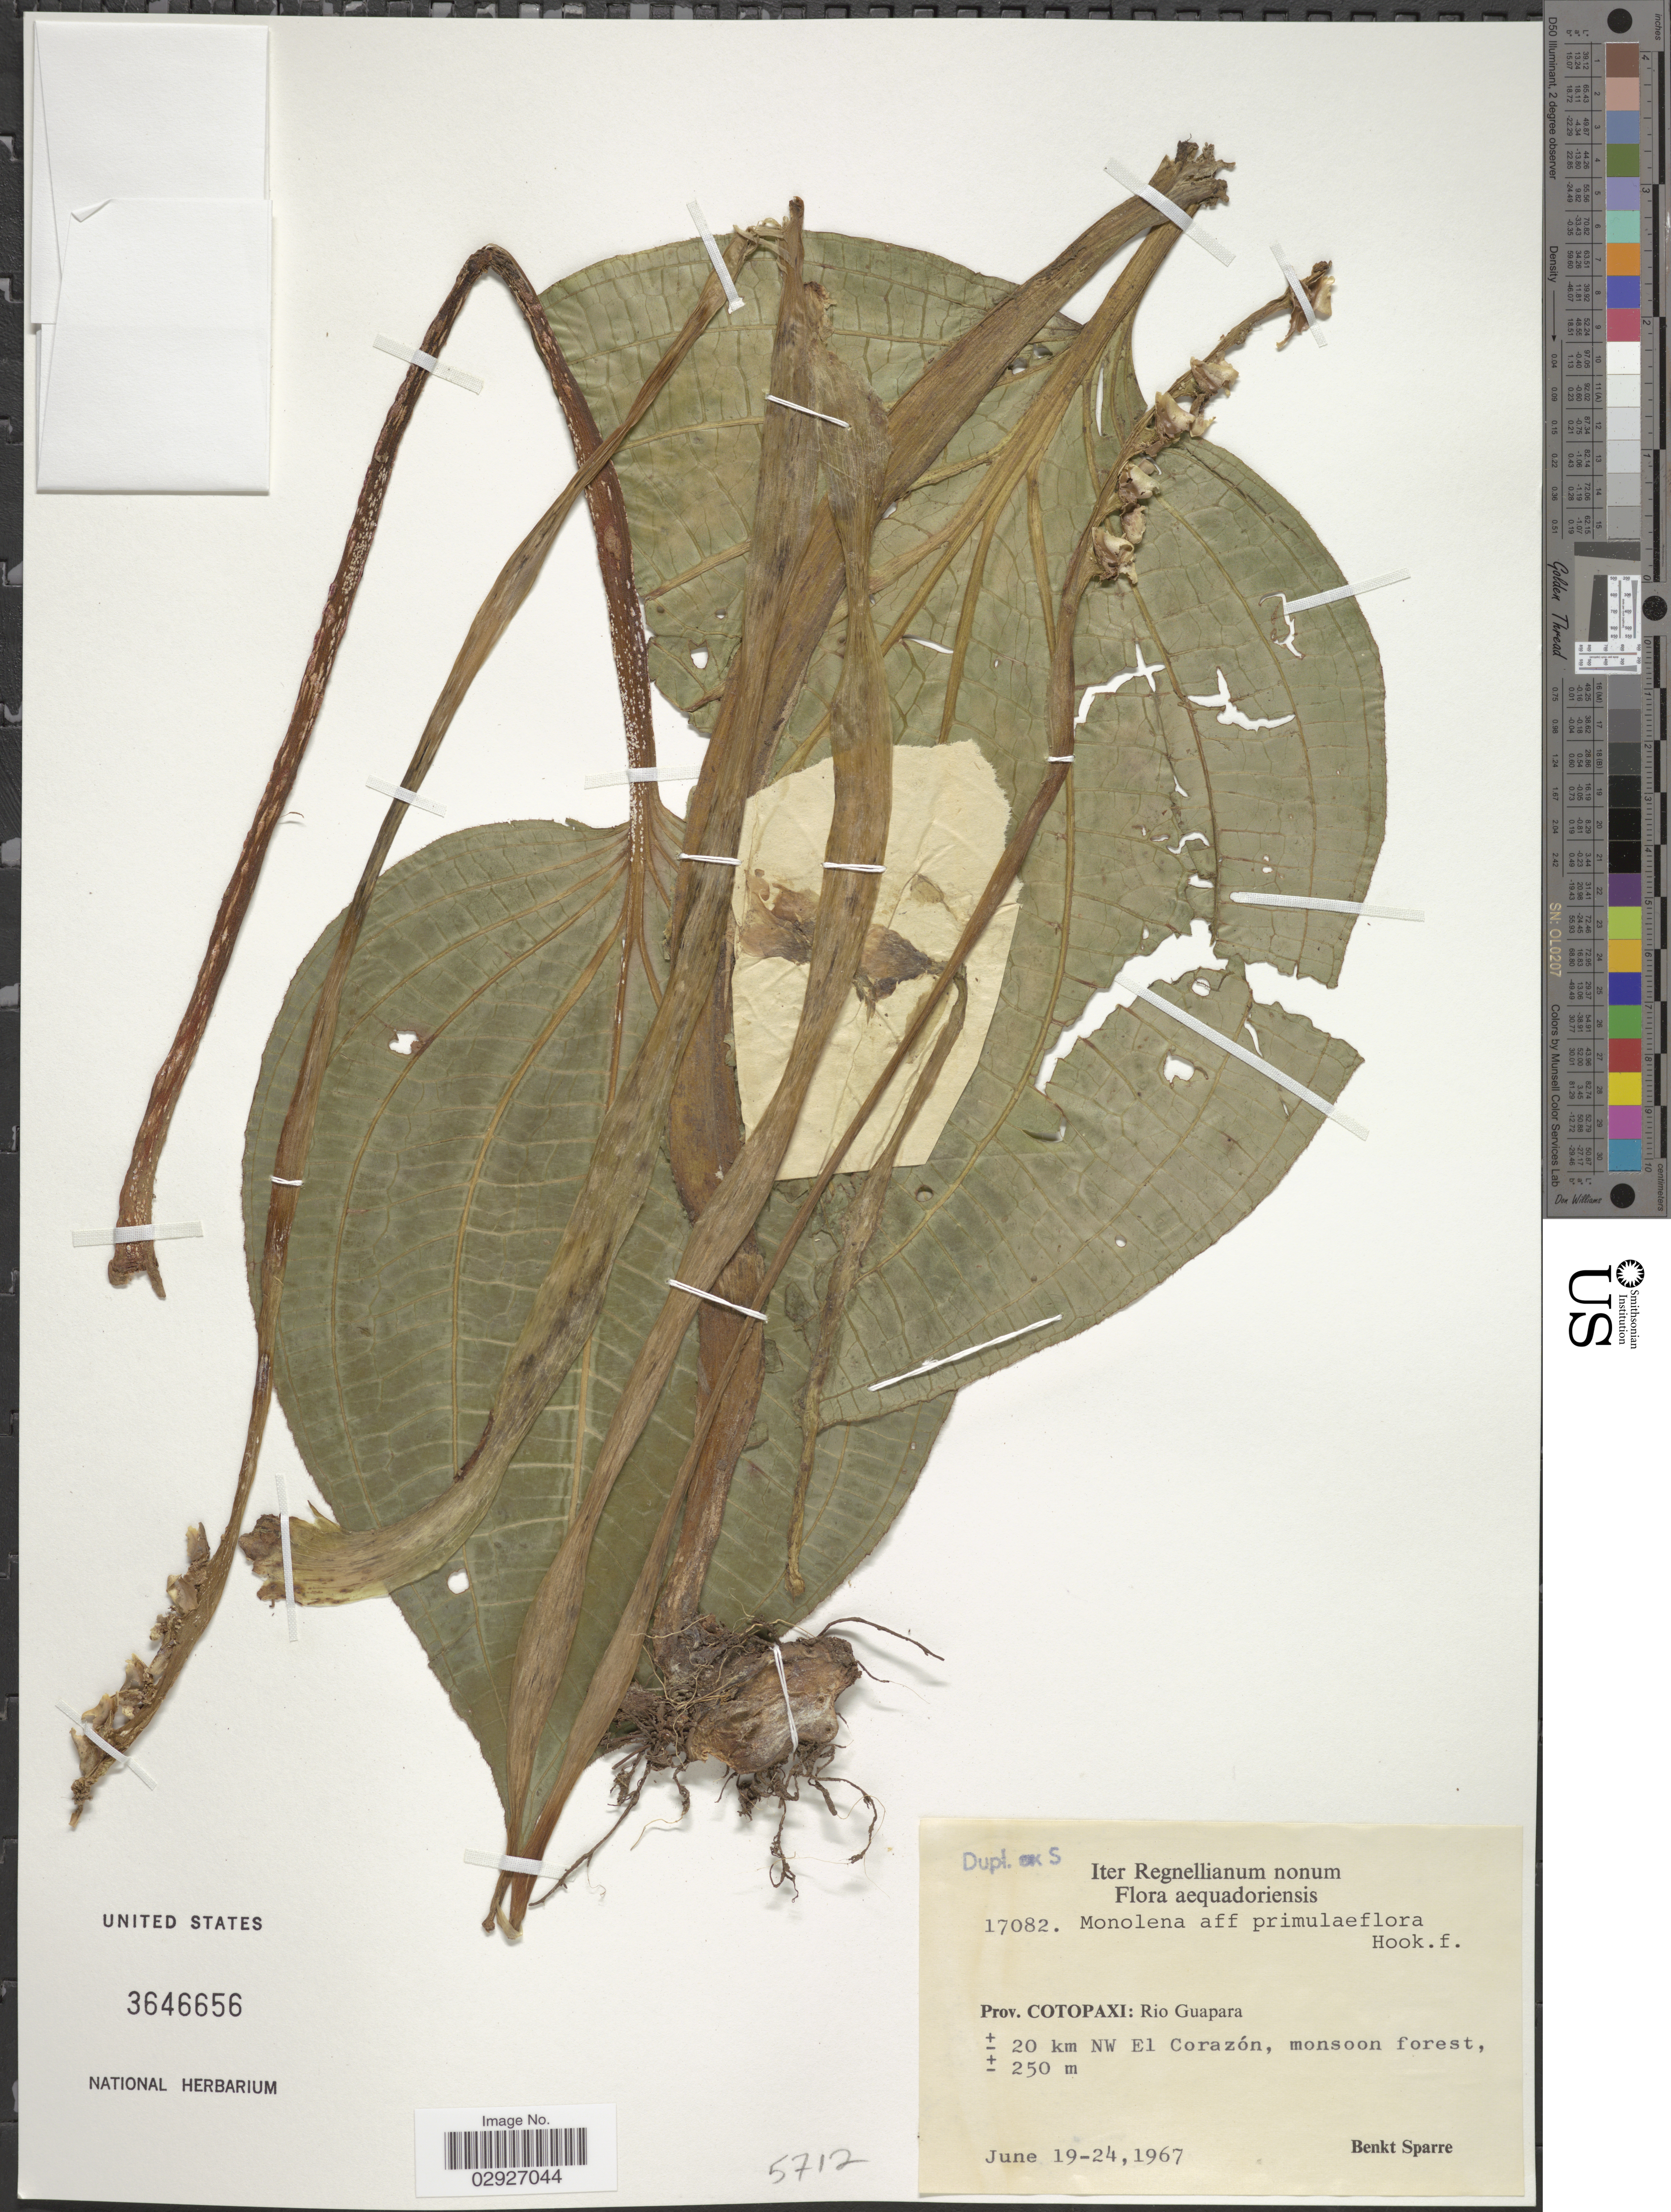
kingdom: Plantae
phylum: Tracheophyta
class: Magnoliopsida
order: Myrtales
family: Melastomataceae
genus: Monolena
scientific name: Monolena primuliflora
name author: Hook. f.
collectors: B. Sparre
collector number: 17082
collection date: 1967-06-19/1967-06-24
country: Ecuador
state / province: Cotopaxi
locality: Prov. Cotopaxi: Rio Guapara, ± 20 km NW El Corazón.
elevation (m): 250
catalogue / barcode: US 3646656